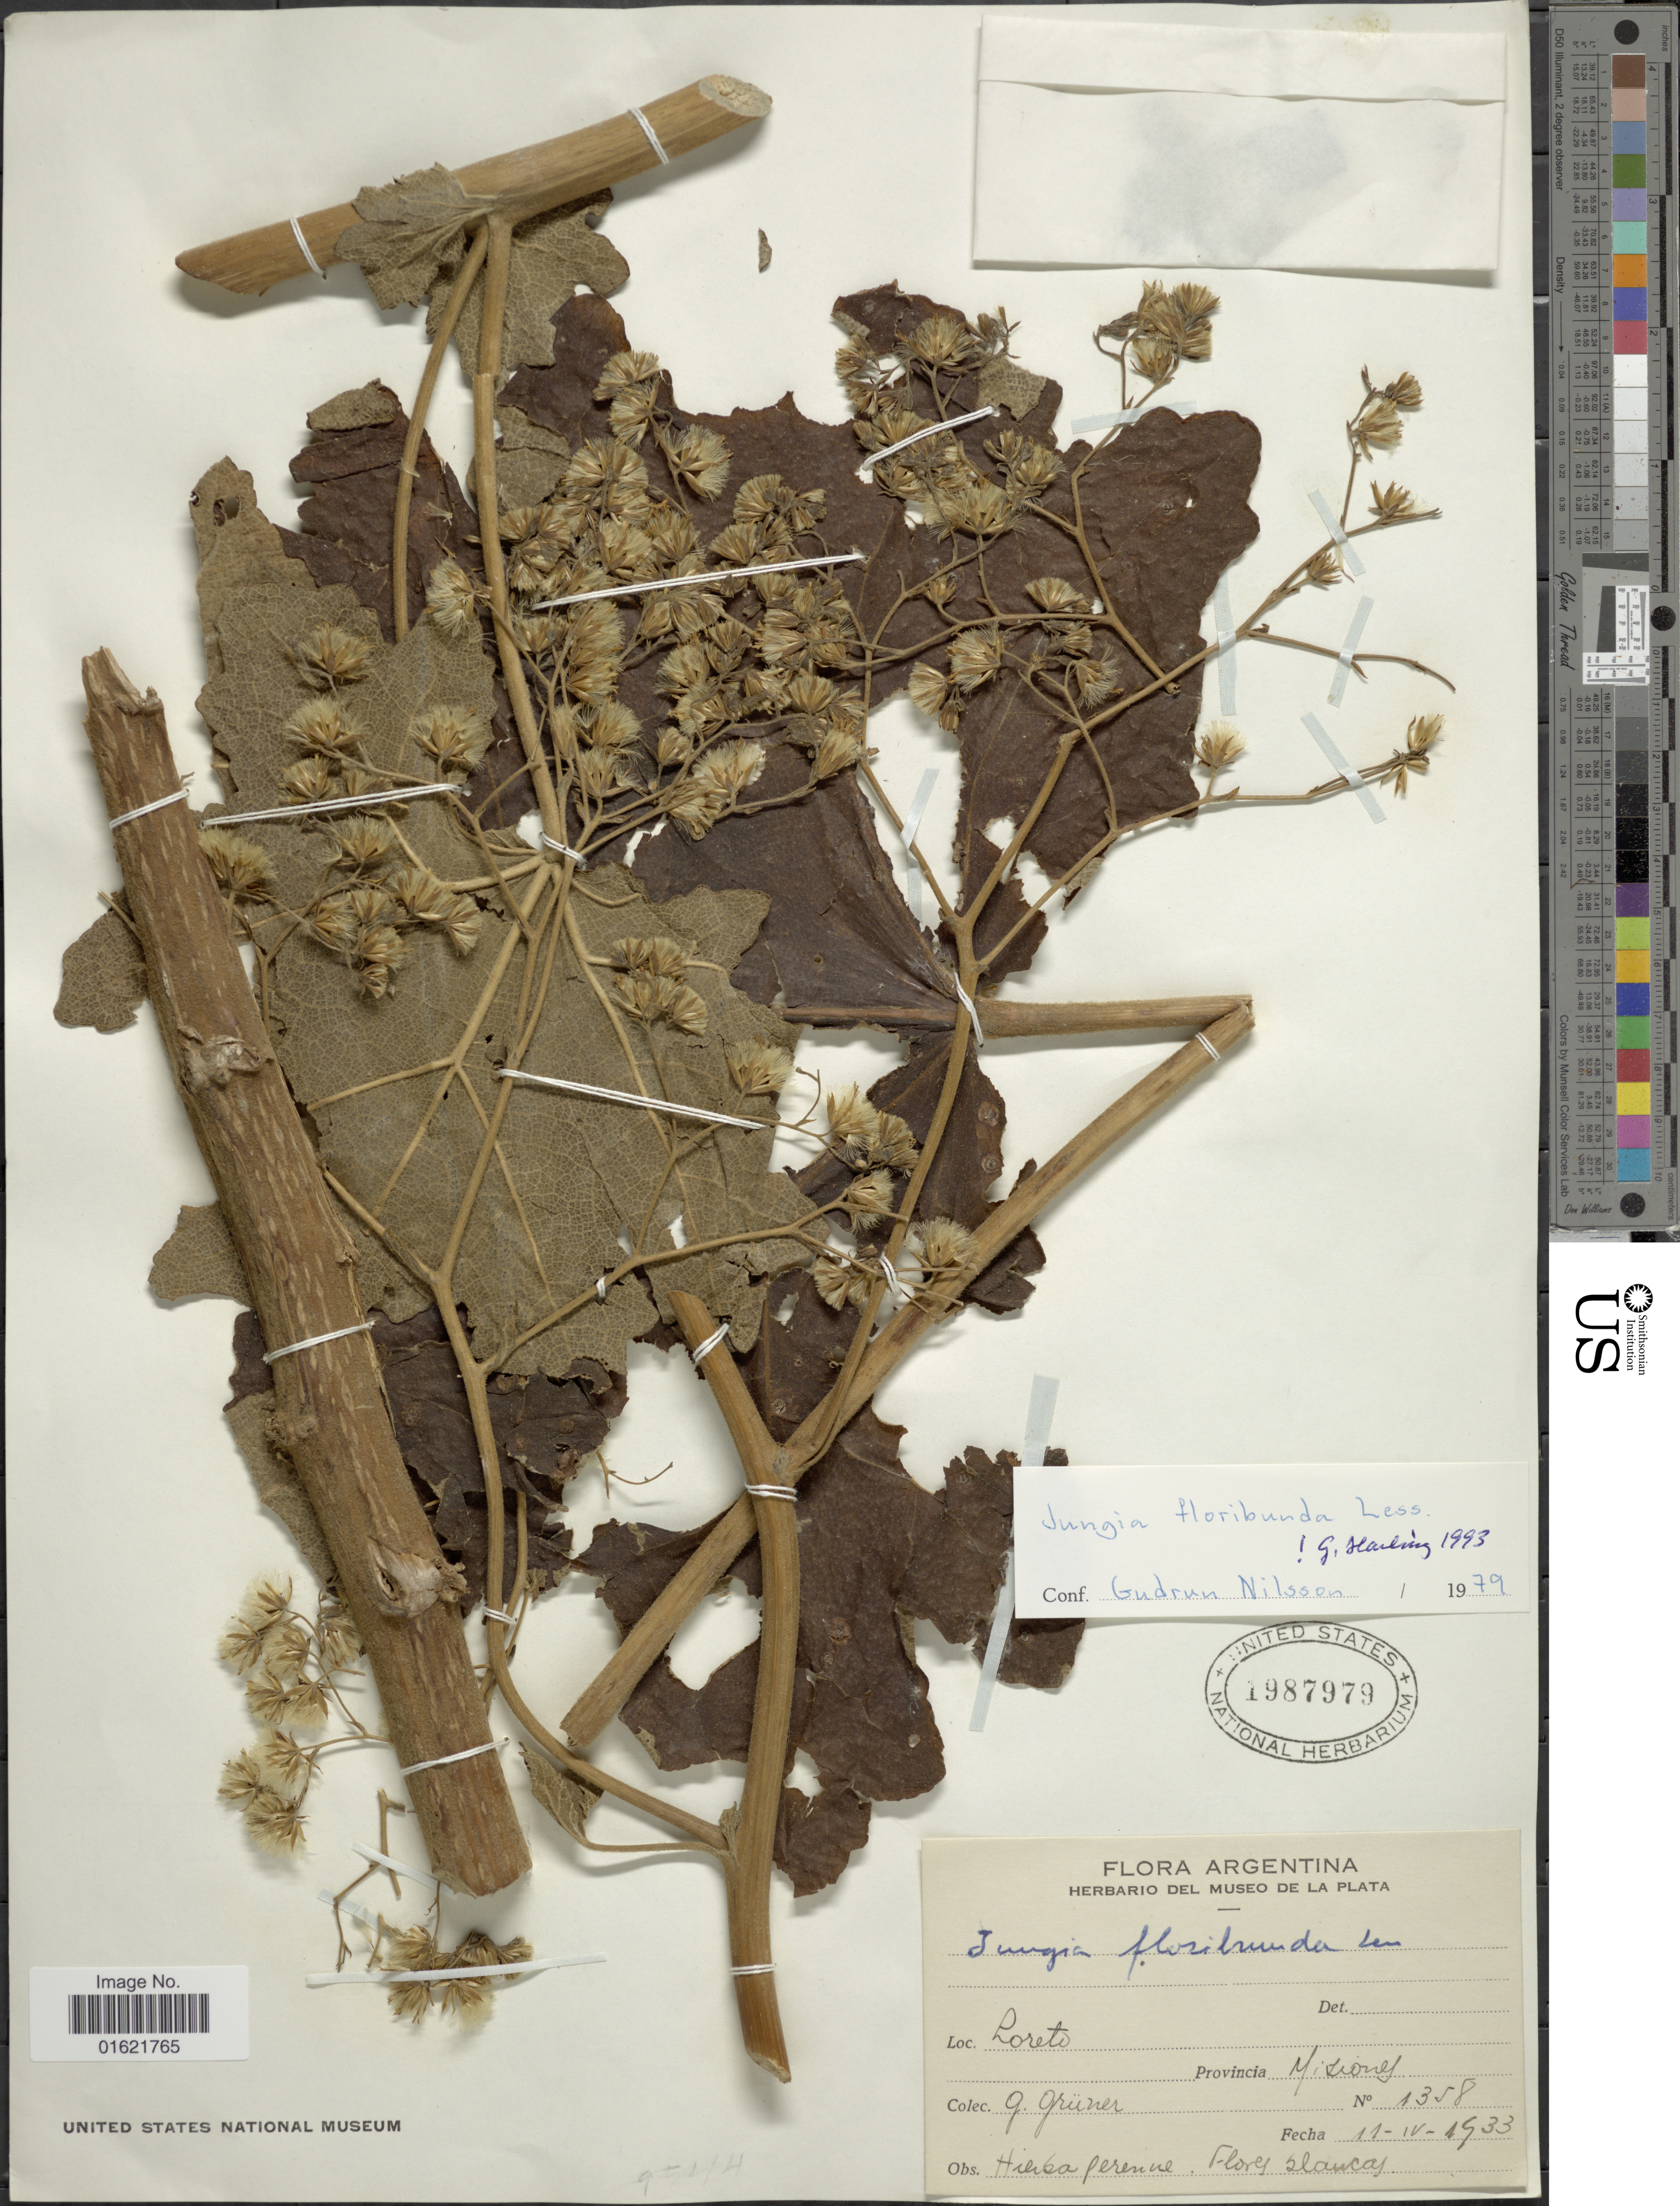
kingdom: Plantae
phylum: Tracheophyta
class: Magnoliopsida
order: Asterales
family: Asteraceae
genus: Jungia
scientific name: Jungia floribunda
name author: Less.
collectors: G. Grüner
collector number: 1358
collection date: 1933-04-11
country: Argentina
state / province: Misiones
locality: Loreto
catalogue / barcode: US 1987979